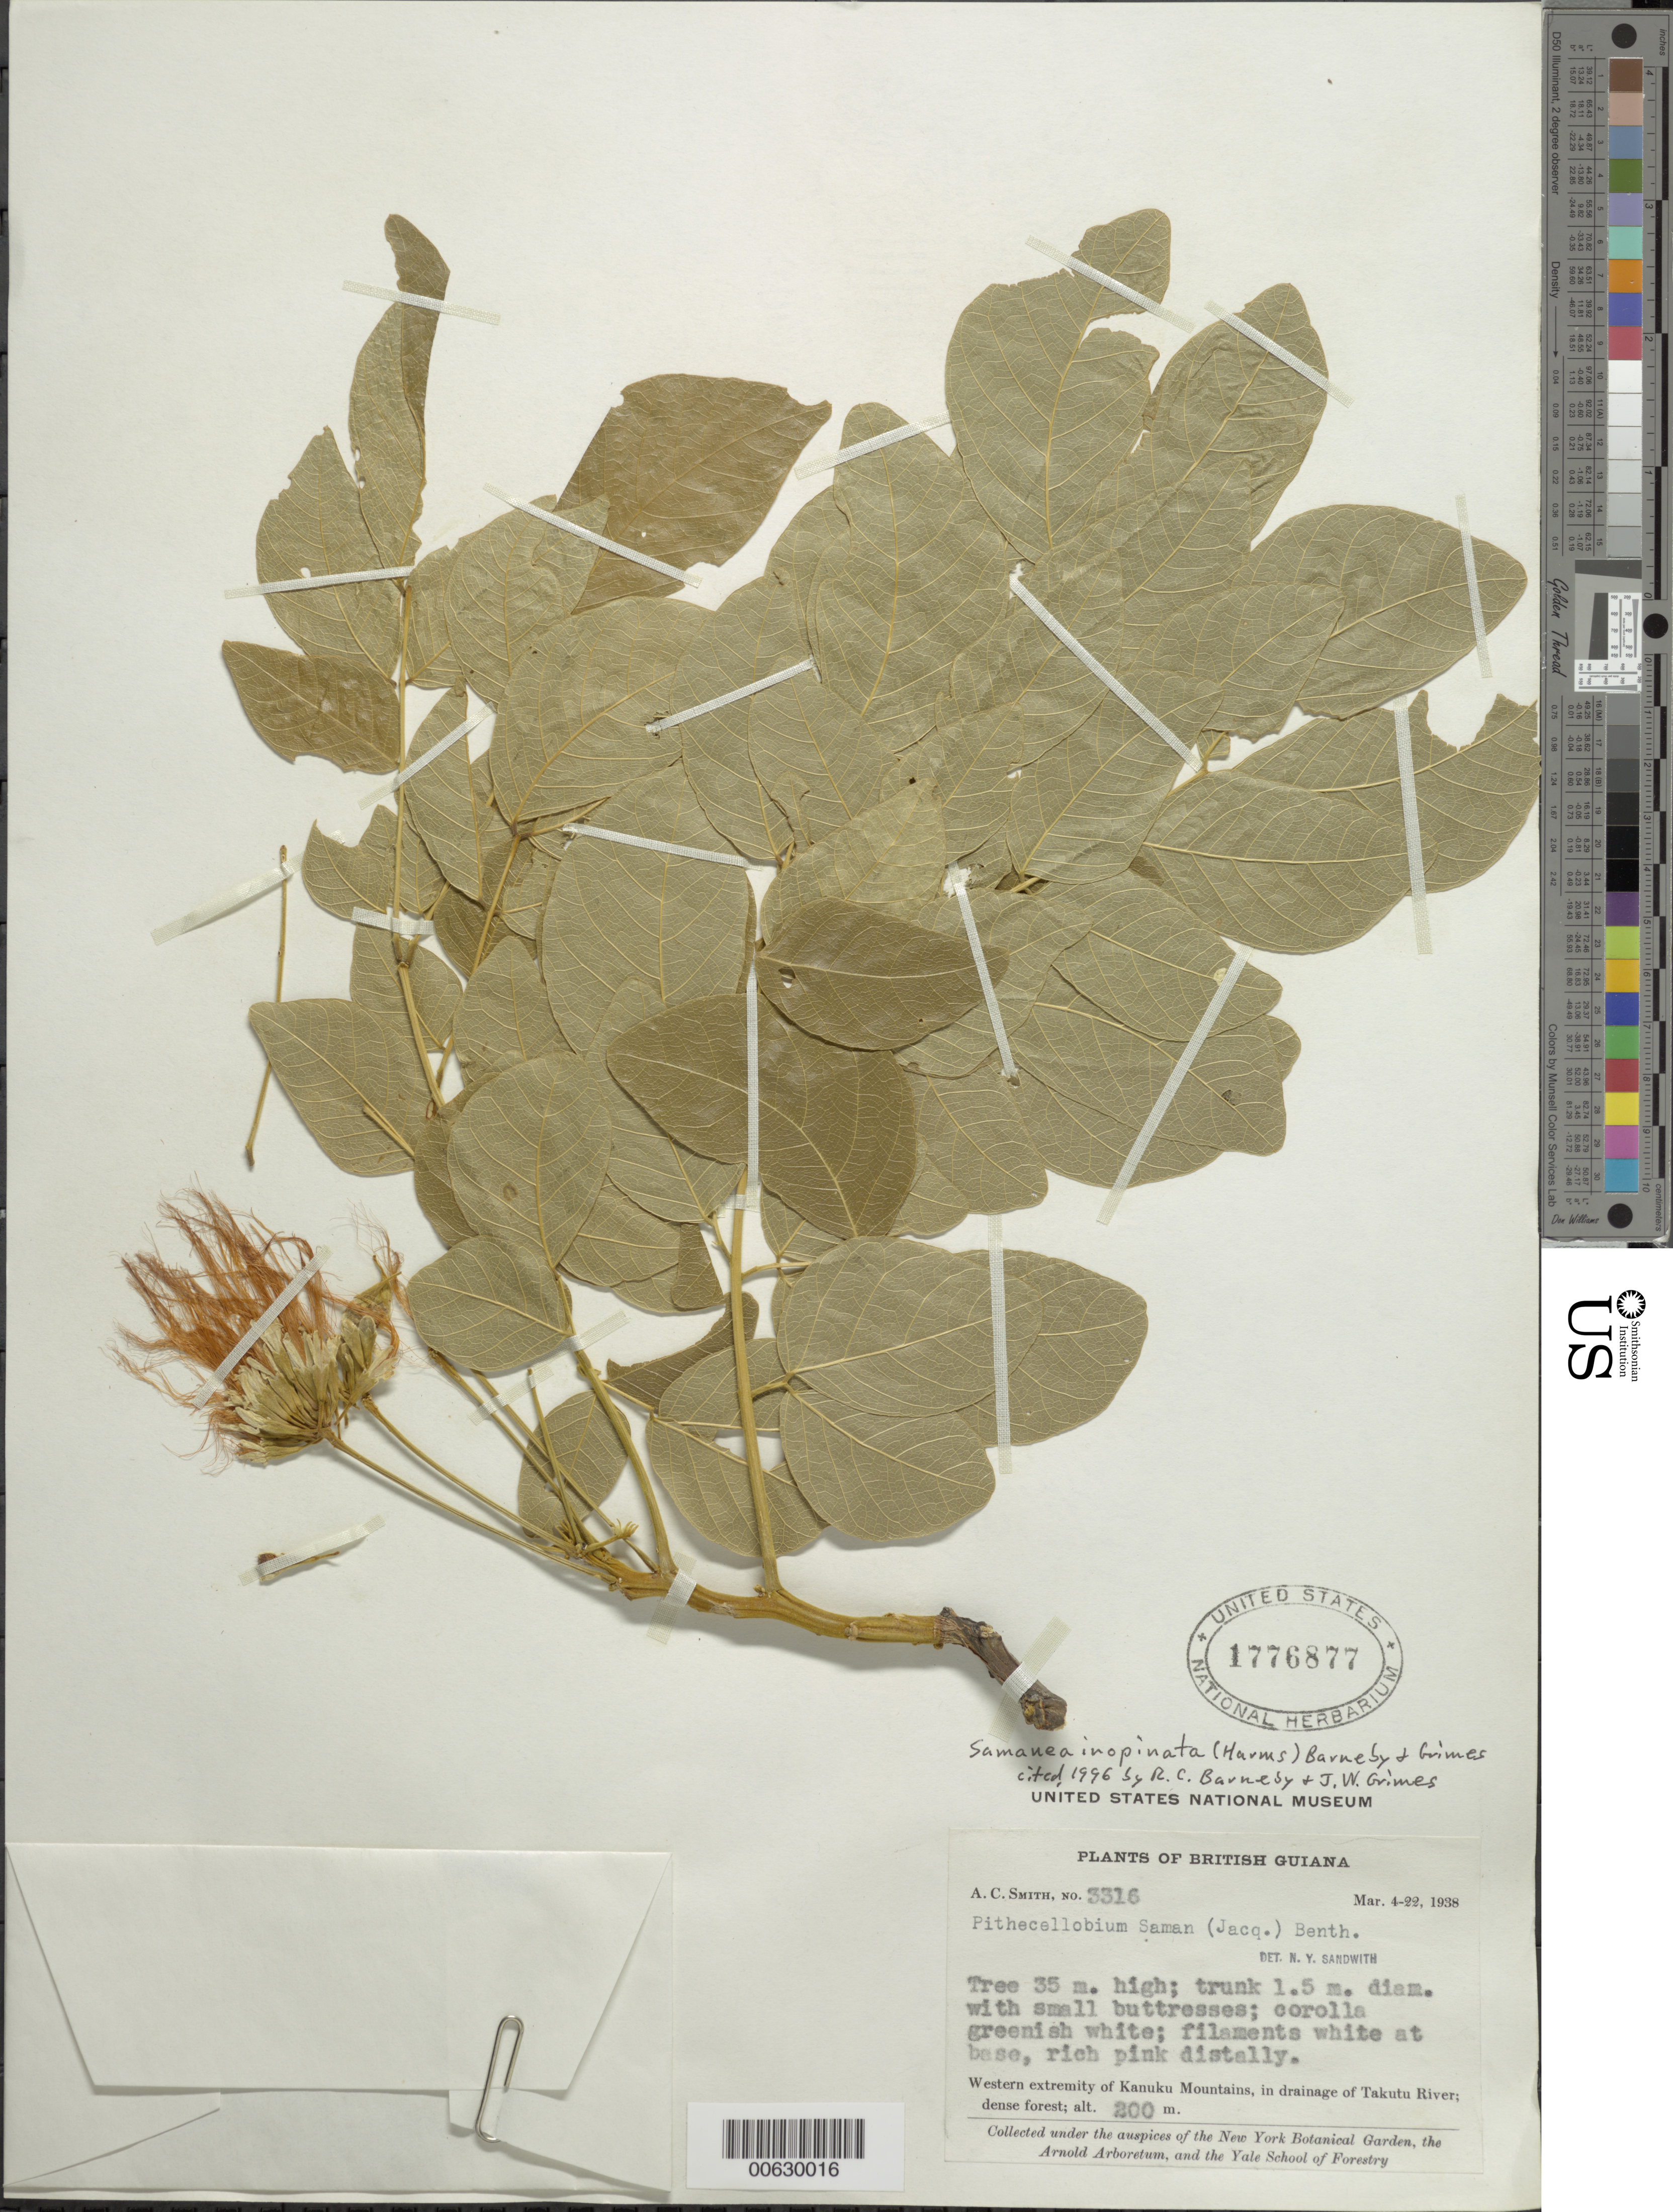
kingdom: Plantae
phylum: Tracheophyta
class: Magnoliopsida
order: Fabales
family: Fabaceae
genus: Samanea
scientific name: Samanea inopinata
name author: (Harms) Barneby & J.W. Grimes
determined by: Barneby, R. C.; Grimes, J. W.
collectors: A. C. Smith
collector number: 3316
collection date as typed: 4-Mar-38 to 22-Mar-38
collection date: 1938-03-04/1938-03-22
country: Guyana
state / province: U. Takutu-U. Essequibo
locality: Kanuku Mts., drainage of Takutu R., western extremity of Kanuku Mountains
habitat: Dense forest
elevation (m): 200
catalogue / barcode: US 1776877